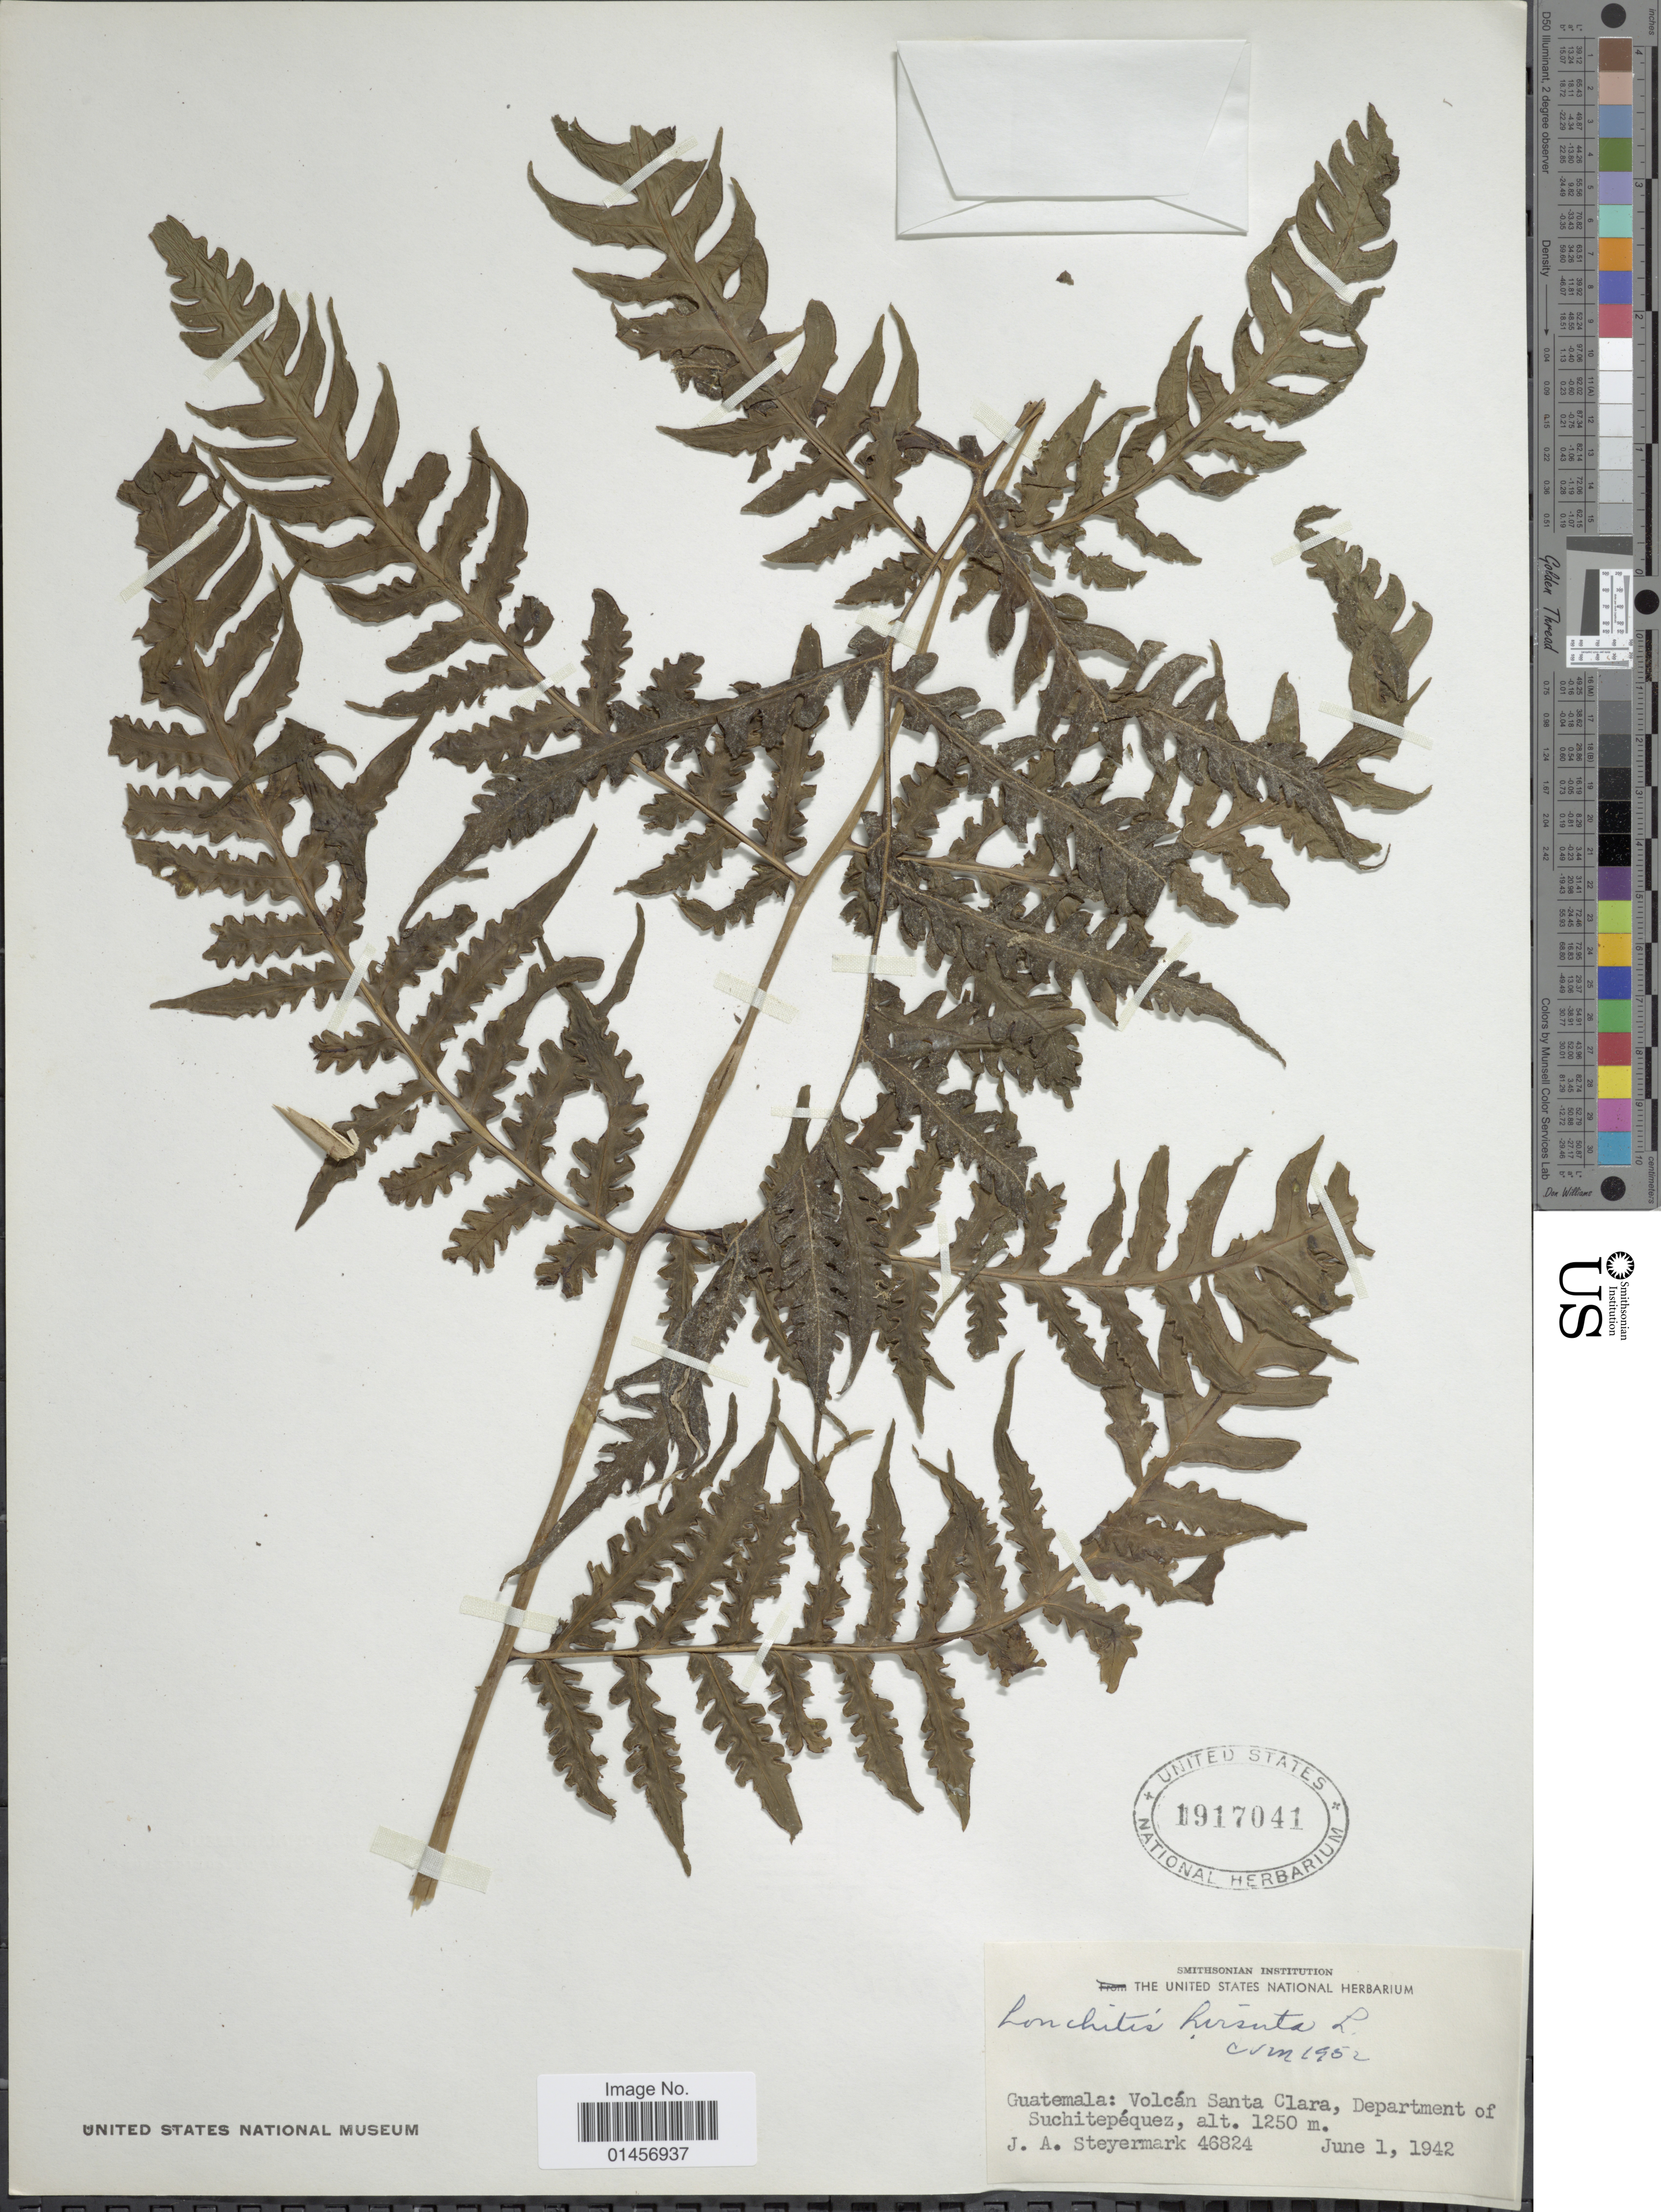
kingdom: Plantae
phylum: Tracheophyta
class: Polypodiopsida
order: Polypodiales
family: Lonchitidaceae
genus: Lonchitis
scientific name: Lonchitis hirsuta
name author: L.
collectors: J. Steyermark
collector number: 46824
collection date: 1942-06-01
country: Guatemala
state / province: Suchitepéquez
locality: Guatemala: Volcan Santa Clara.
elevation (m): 1250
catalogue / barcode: US 1917041